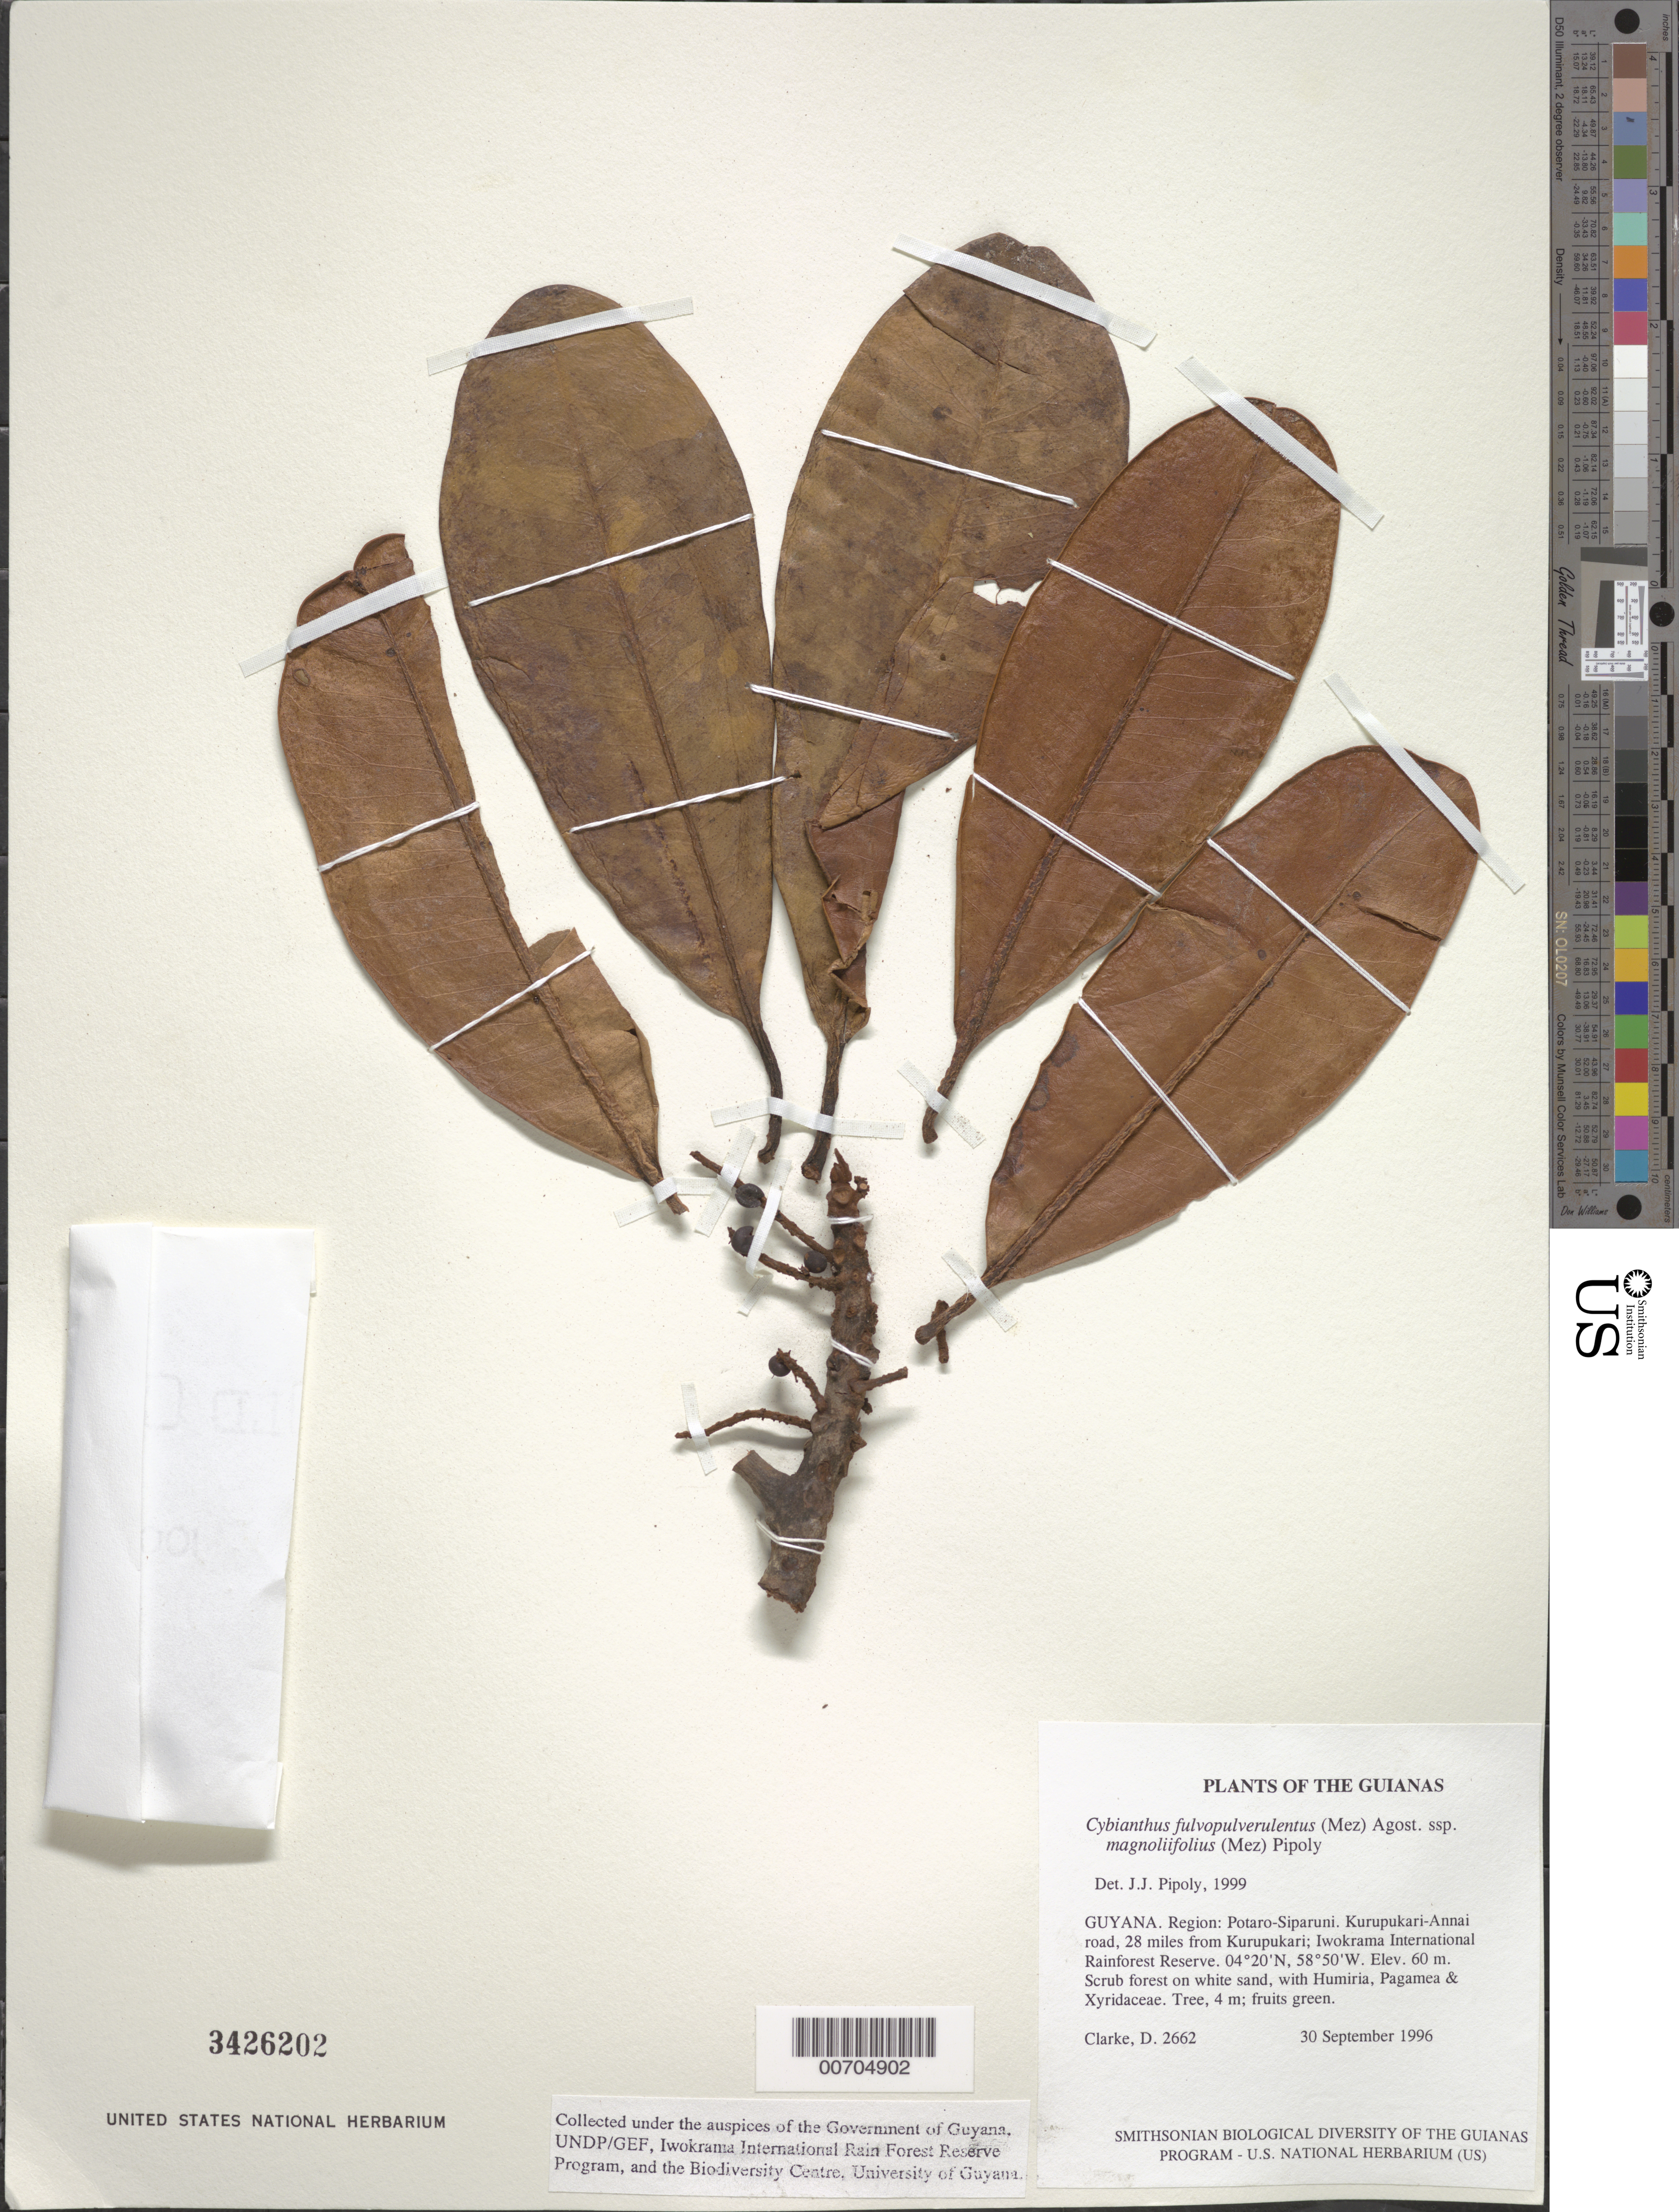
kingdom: Plantae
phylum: Tracheophyta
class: Magnoliopsida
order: Ericales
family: Primulaceae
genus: Cybianthus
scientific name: Cybianthus fulvopulverulentus subsp. magnoliifolius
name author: (Mez) Pipoly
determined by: Pipoly, J. J., III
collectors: H. D. Clarke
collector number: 2662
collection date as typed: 30 September 1996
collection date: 1996-09-30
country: Guyana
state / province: Potaro-Siparuni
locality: Kurupukari-Annai road, 28 miles from Kurupukari; Iwokrama International Rainforest Reserve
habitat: Scrub forest on white sand, with Humiria, Pagamea & Xyridaceae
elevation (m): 60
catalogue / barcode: US 3426202